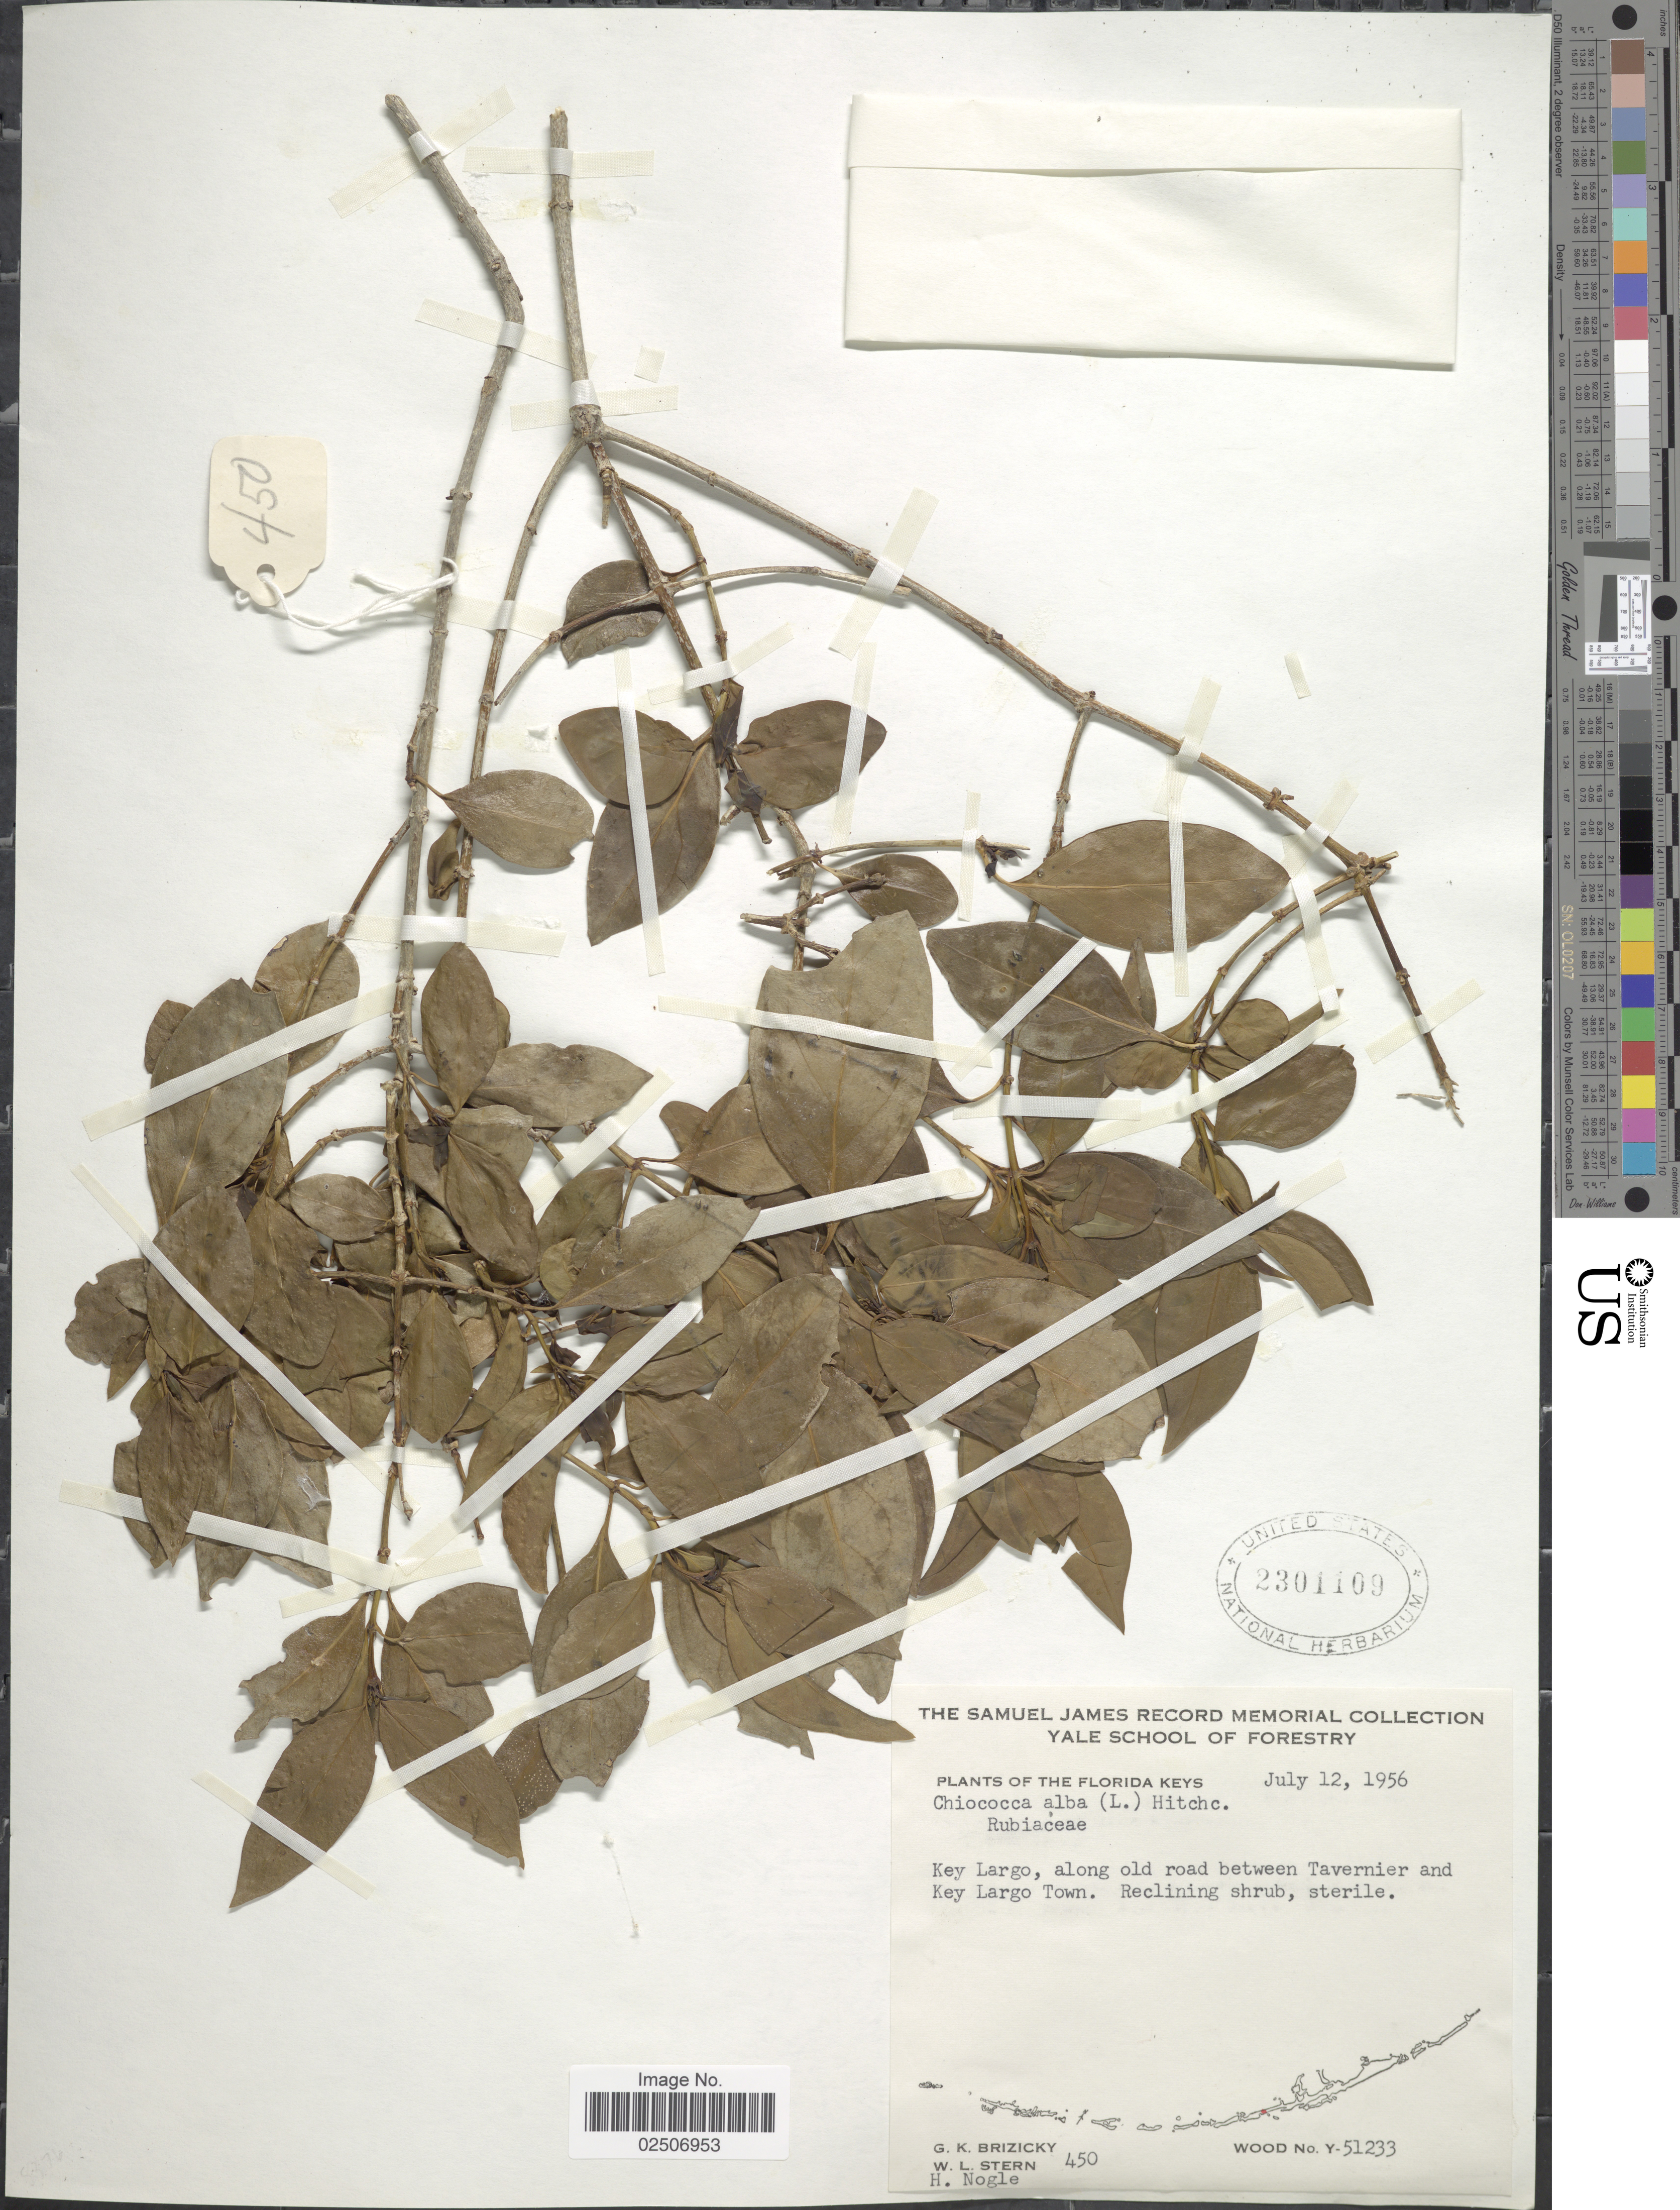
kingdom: Plantae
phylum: Tracheophyta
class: Magnoliopsida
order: Gentianales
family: Rubiaceae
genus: Chiococca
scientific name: Chiococca alba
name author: (L.) Hitchc.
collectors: G. K. Brizicky, W. L. Stern & H. Nogle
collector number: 450/Y-51233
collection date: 1956-07-12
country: United States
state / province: Florida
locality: Florida Keys, Key Largo, along old road between Tavernier and Key Largo Town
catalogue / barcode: US 2301109